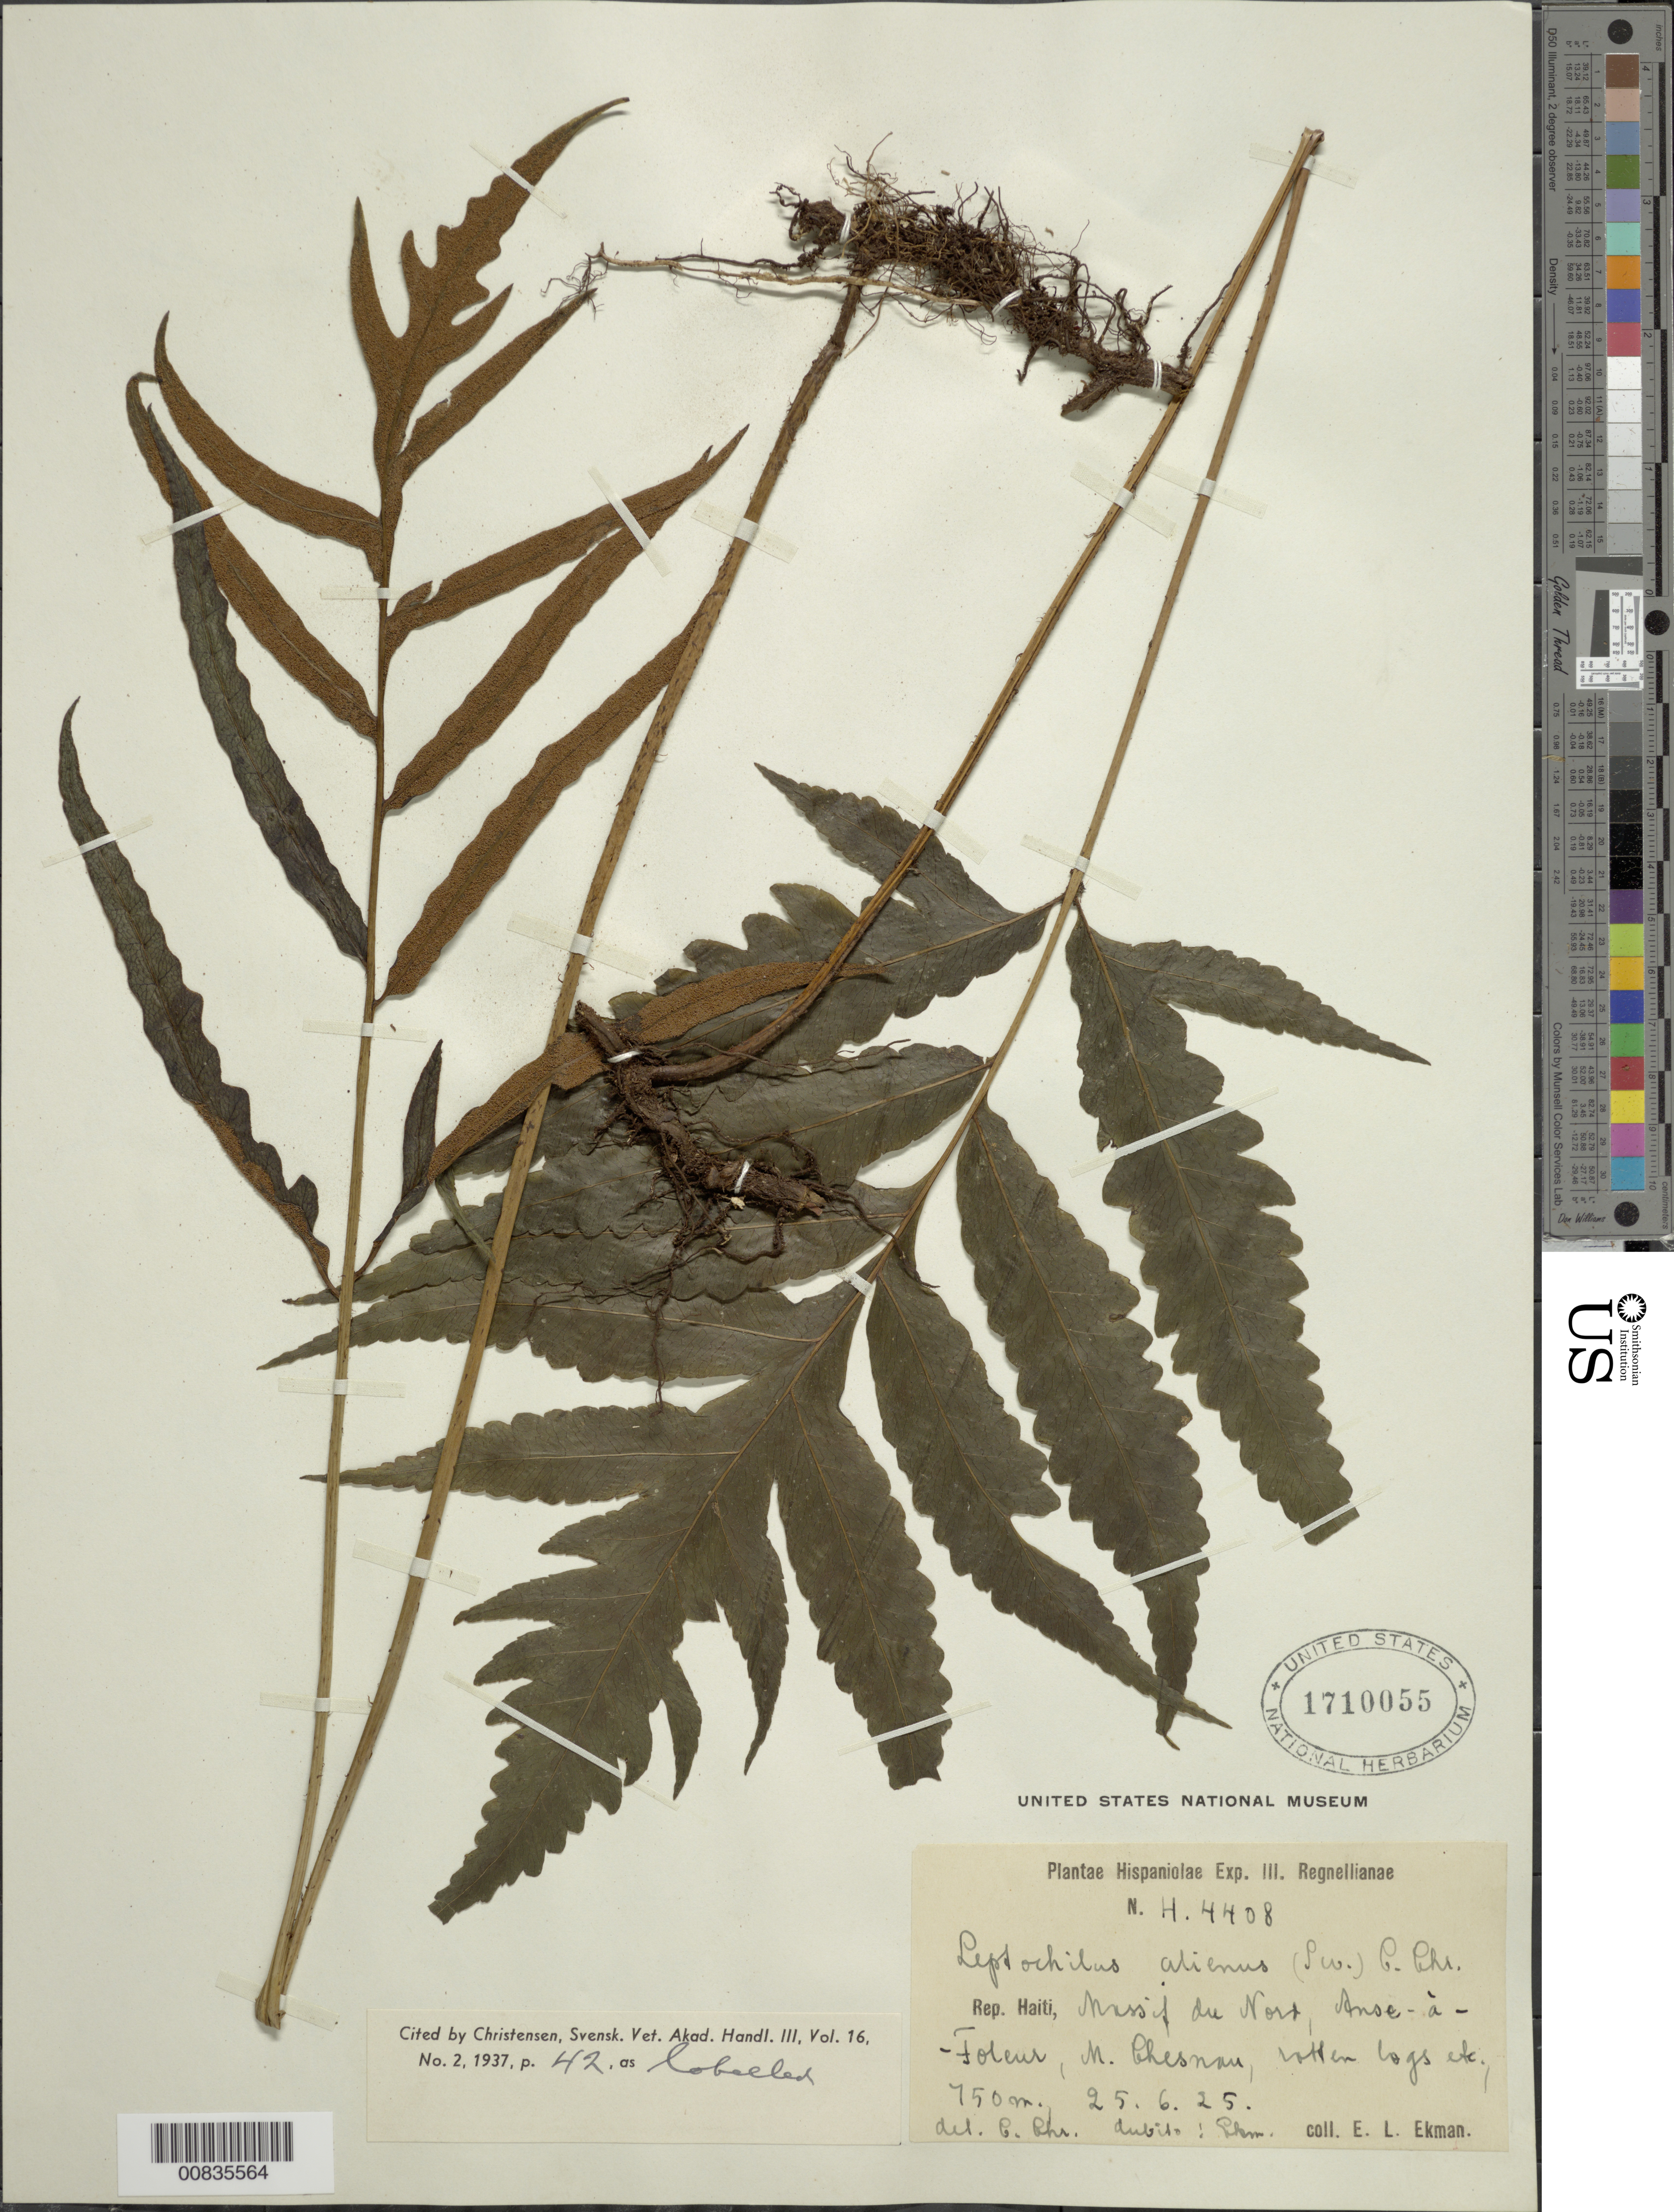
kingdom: Plantae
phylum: Tracheophyta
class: Polypodiopsida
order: Polypodiales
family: Dryopteridaceae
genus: Bolbitis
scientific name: Bolbitis aliena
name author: (Sw.) Alston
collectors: E. L. Ekman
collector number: H 4408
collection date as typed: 25 Jun 1925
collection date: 1925-06-25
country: Haiti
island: Hispaniola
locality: Massif du Nord, Anse-à-Foleur, M. Chesnau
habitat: Rotten logs, etc.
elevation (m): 750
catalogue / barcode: US 1710055